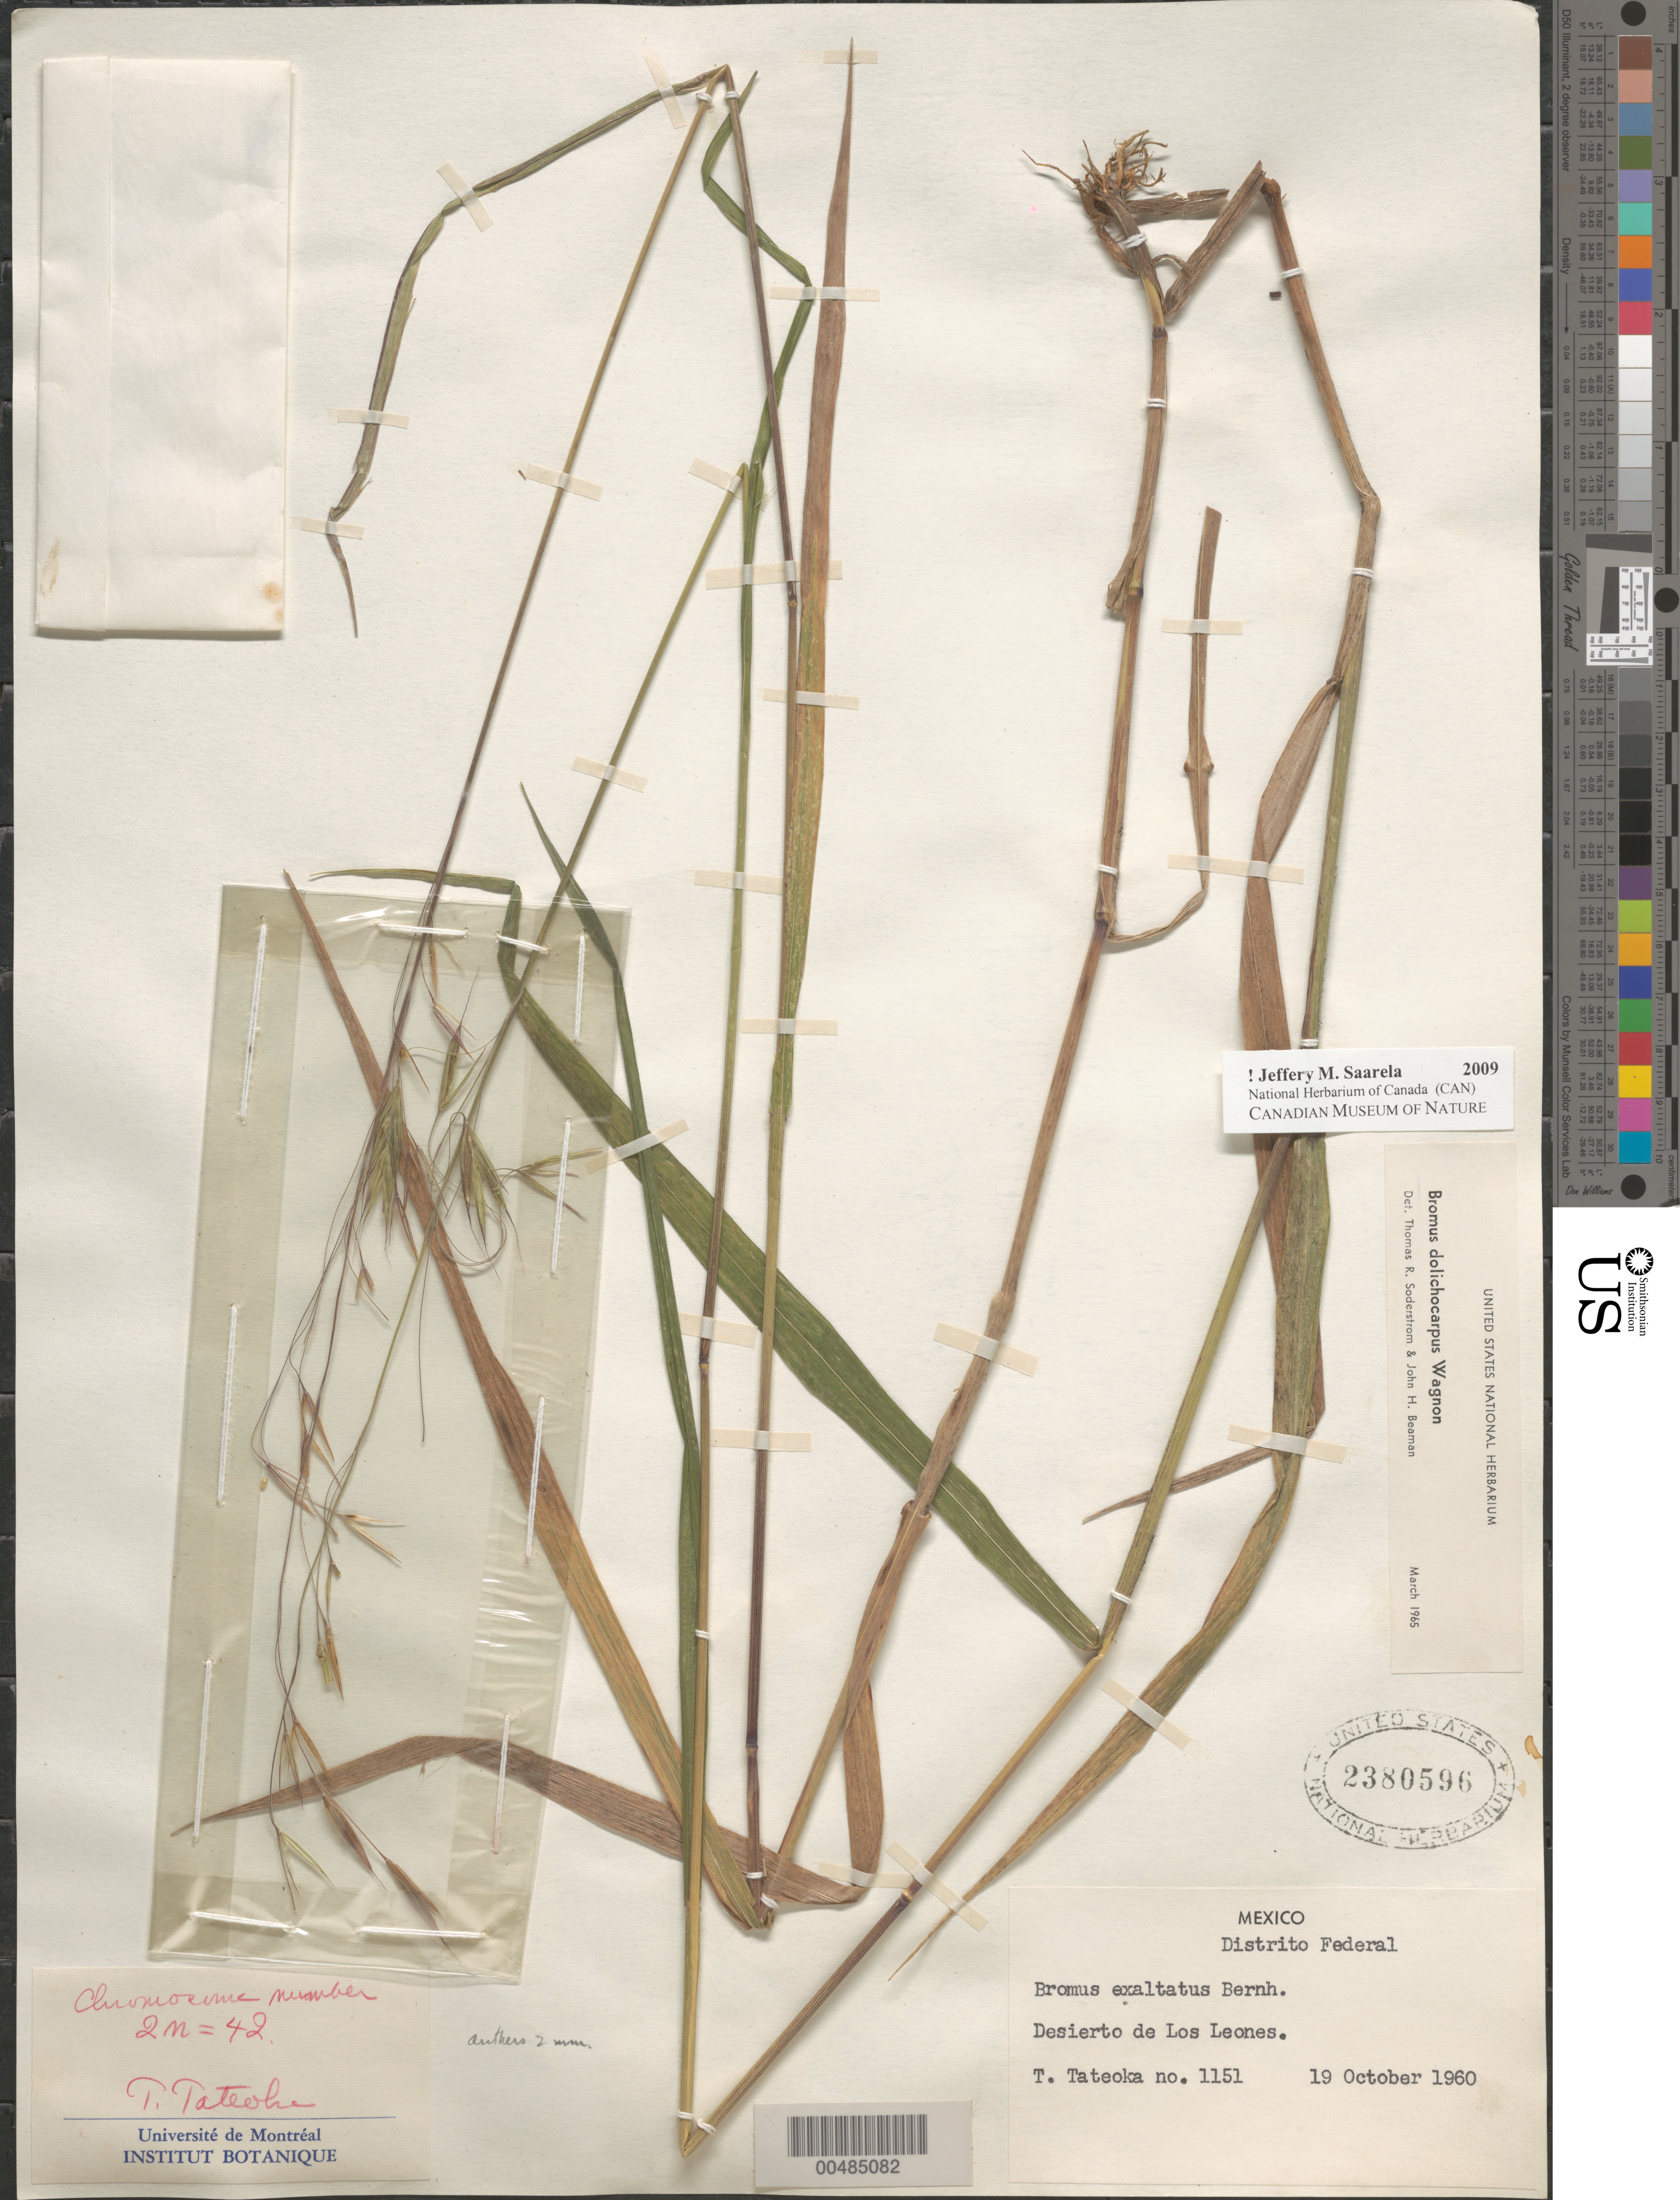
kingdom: Plantae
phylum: Tracheophyta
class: Liliopsida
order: Poales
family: Poaceae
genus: Bromus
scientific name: Bromus dolichocarpus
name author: Wagnon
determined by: Soderstrom, T. R.; Beaman, J. H.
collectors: T. Tateoka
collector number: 1151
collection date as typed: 19 Oct 1960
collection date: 1960-10-19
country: Mexico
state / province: Distrito Federal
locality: Desierto de Los Leones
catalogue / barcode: US 2380596